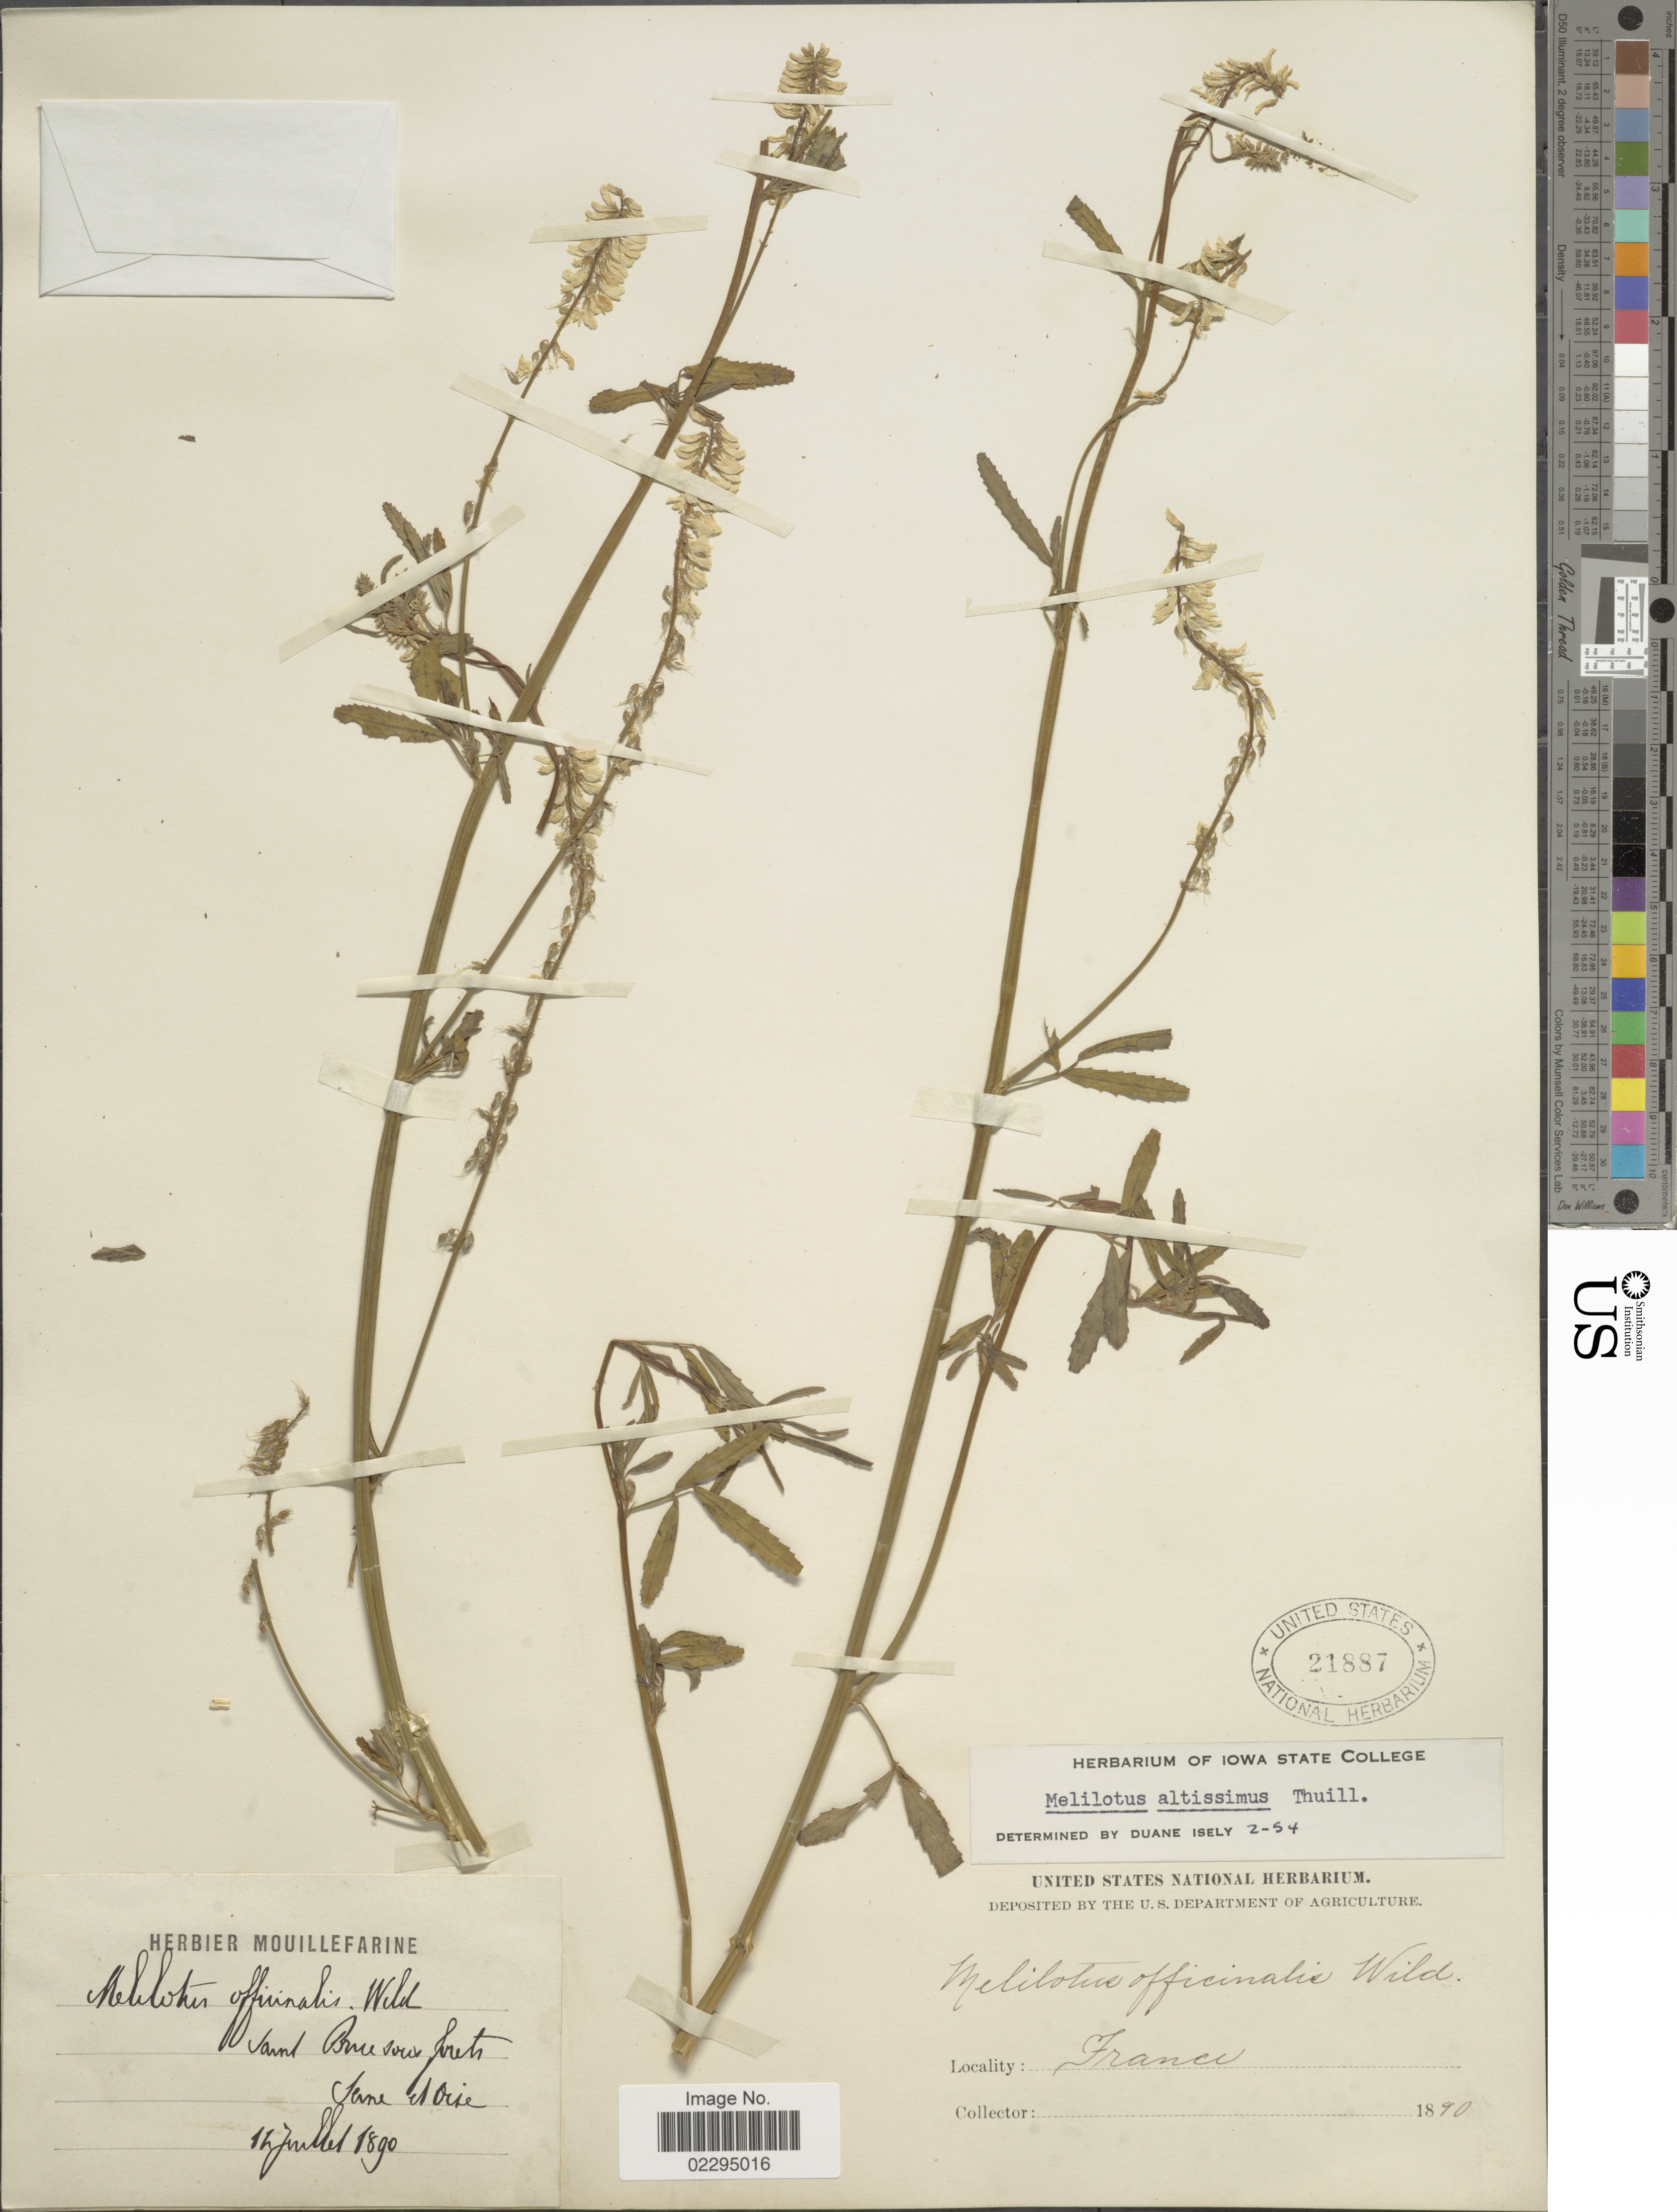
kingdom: Plantae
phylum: Tracheophyta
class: Magnoliopsida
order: Fabales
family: Fabaceae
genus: Melilotus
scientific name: Melilotus altissimus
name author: Thuill.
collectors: ex herb. Mouillefarine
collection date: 1890-07-12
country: France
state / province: Île-de-France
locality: Saint Brice sous forêts, Seine et Oise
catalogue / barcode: US 21887